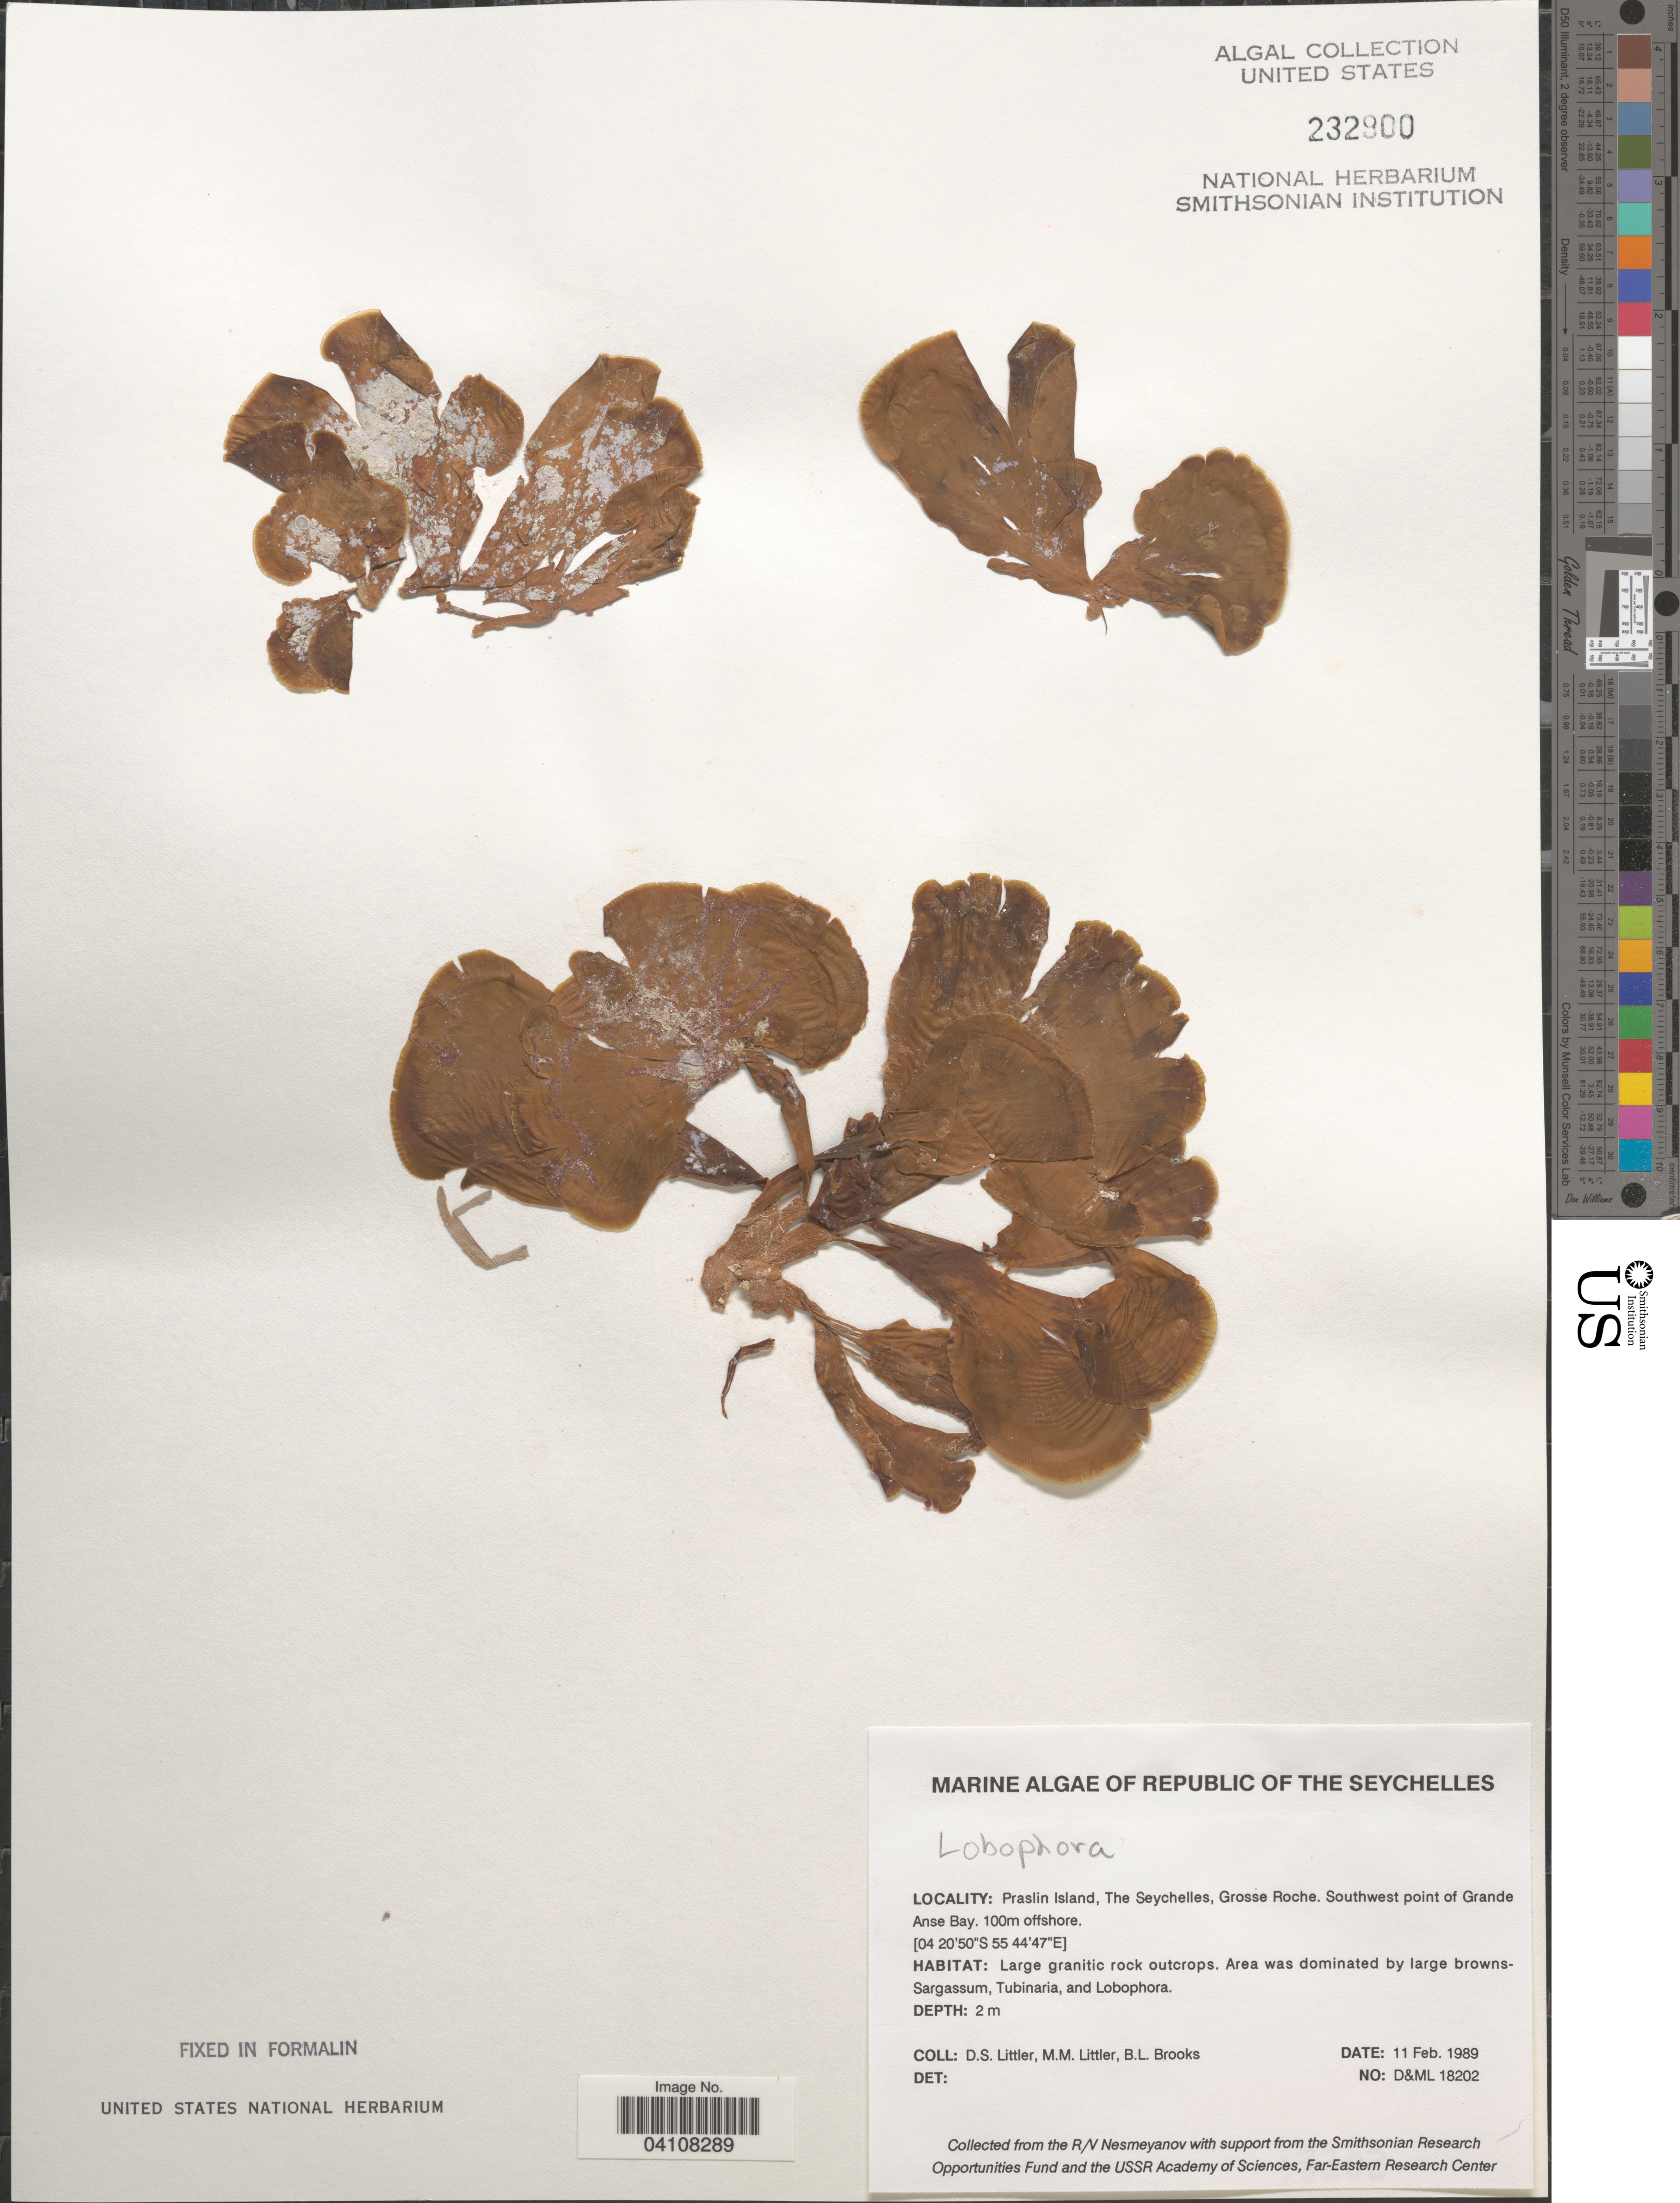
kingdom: Chromista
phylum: Ochrophyta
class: Phaeophyceae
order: Dictyotales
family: Dictyotaceae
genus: Lobophora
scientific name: Lobophora sp.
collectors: D. S. Littler & B. Brooks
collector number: D&ML18202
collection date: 1989-02-11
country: Seychelles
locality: Republic of The Seychelles. Praslin Island, Grosse Roche. Southwest point of Grande Anse Bay. 100m offshore.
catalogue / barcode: US 232900